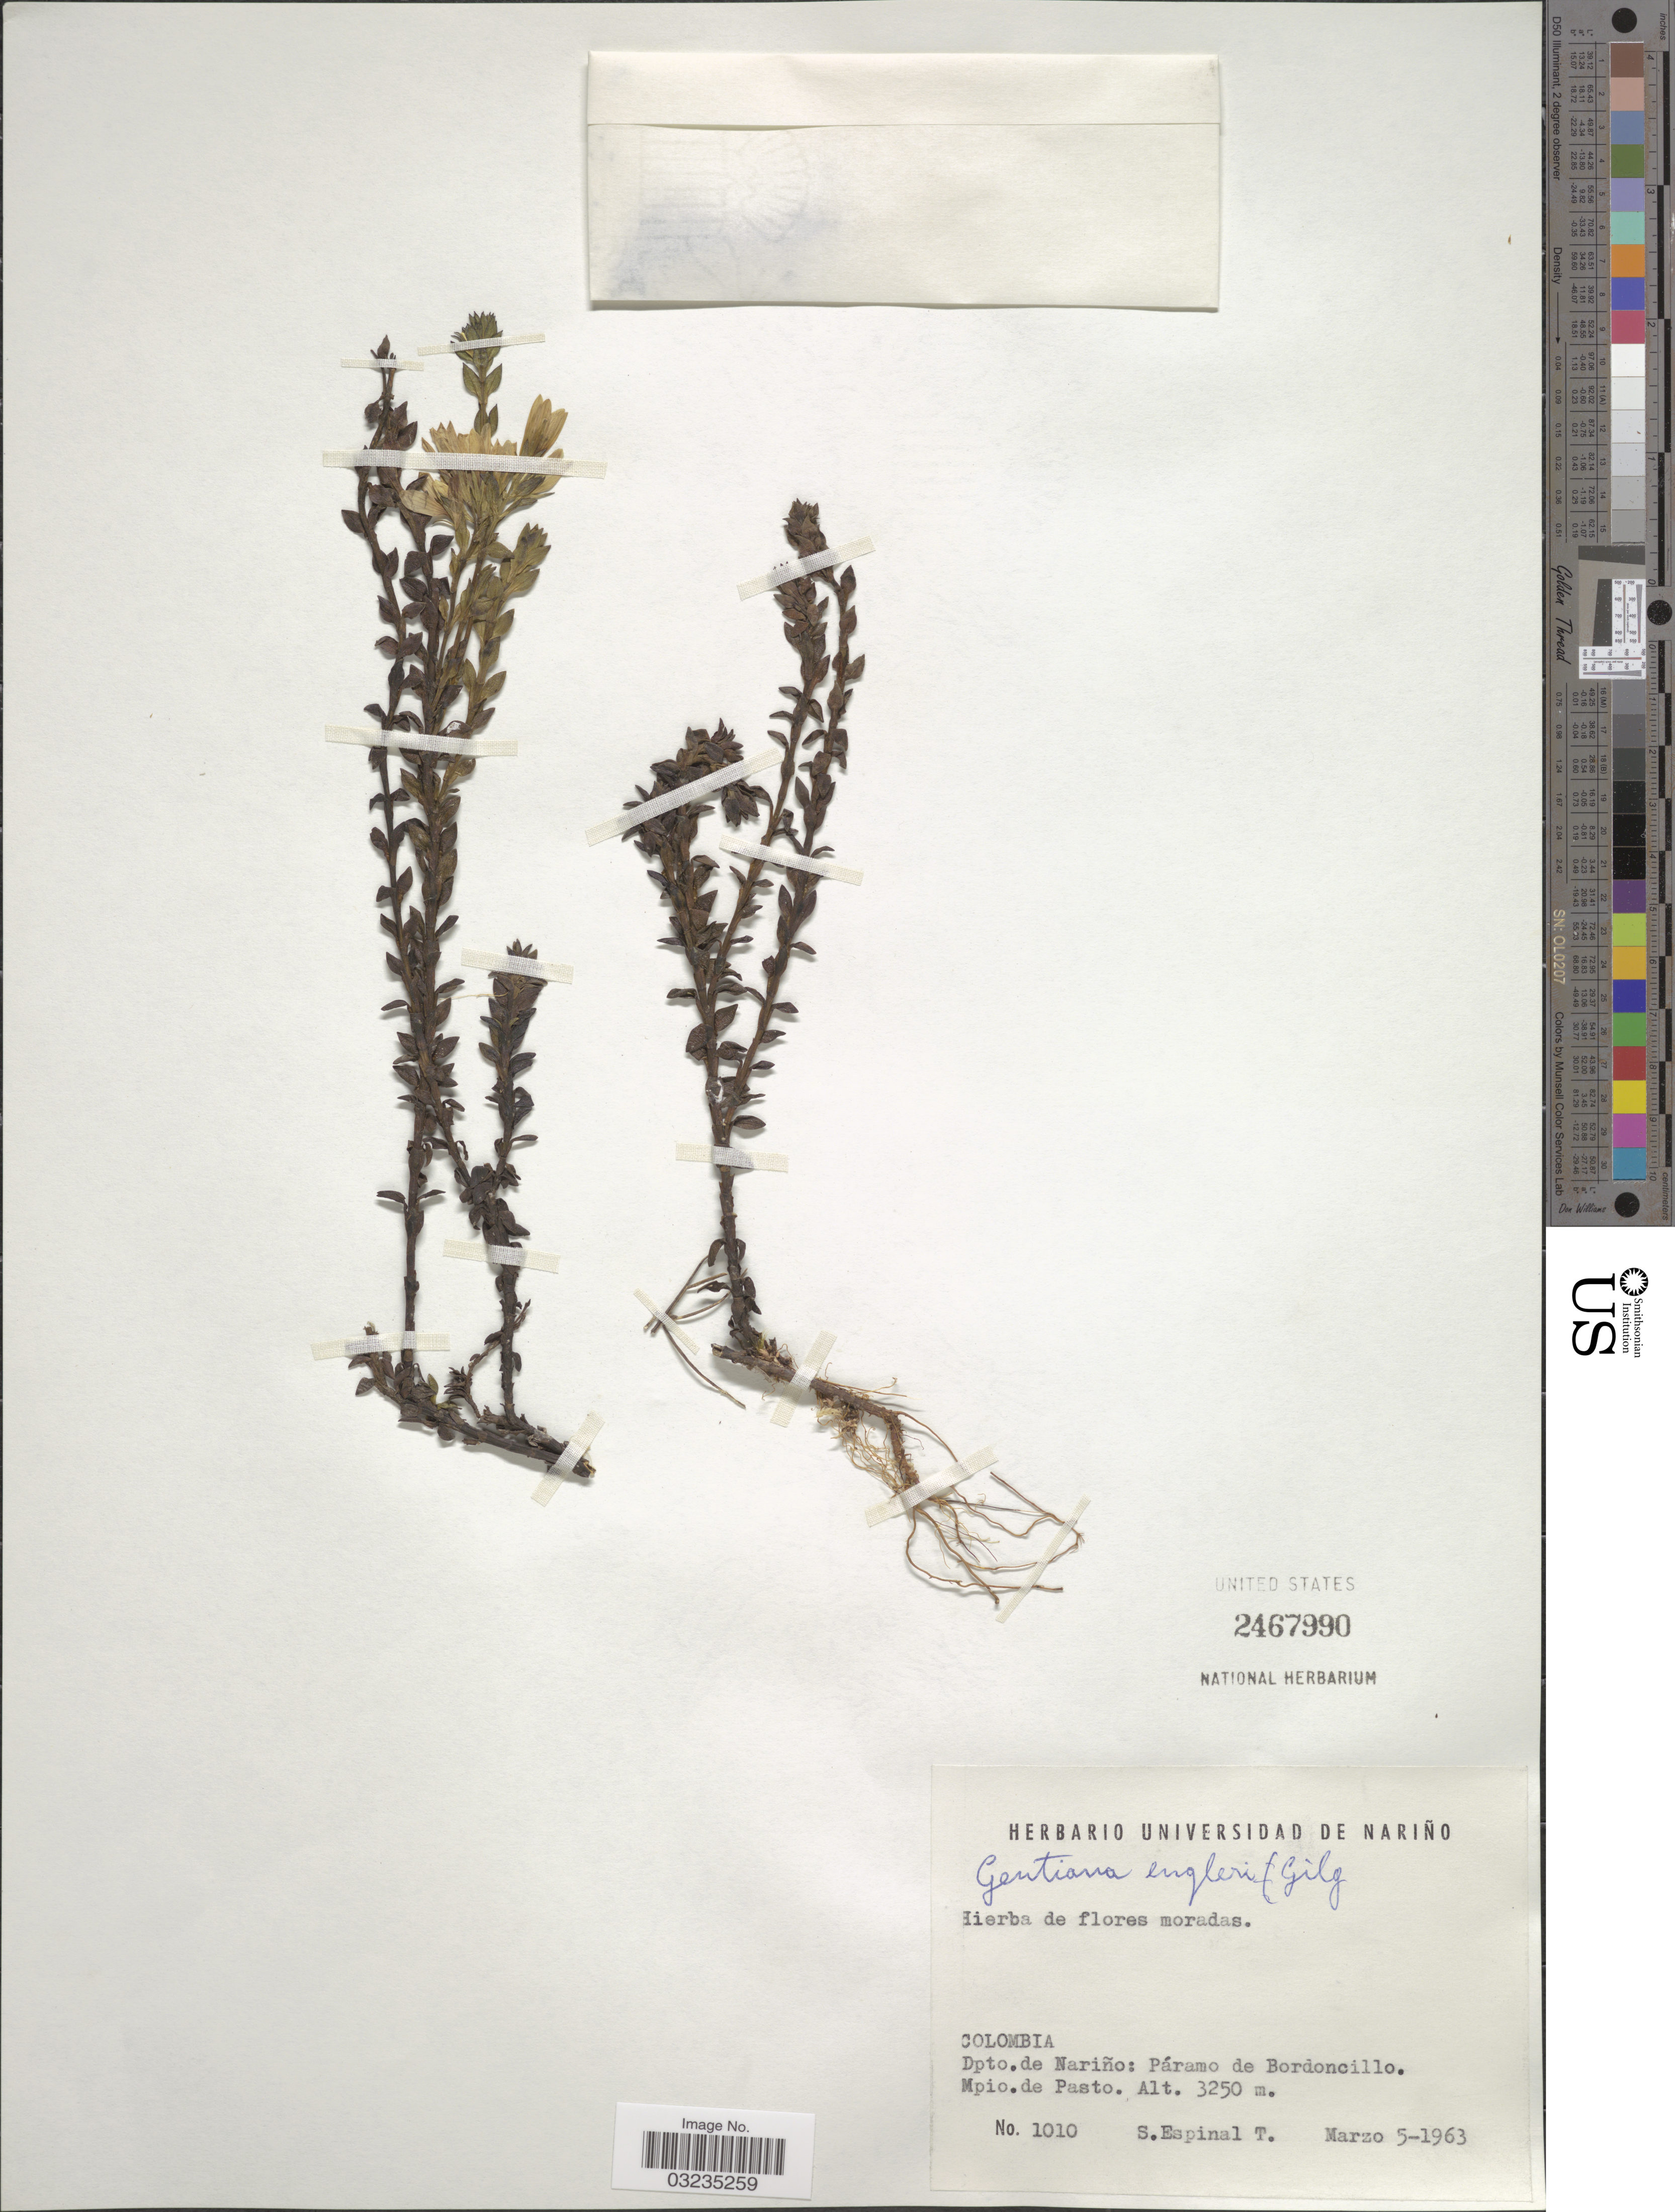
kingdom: Plantae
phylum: Tracheophyta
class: Magnoliopsida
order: Gentianales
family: Gentianaceae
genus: Gentiana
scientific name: Gentiana engleri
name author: Gilg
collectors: S. T. Espinal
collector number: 1010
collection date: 1963-03-05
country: Colombia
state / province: Nariño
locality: Dpto. de Nariño: Páramo de Bordoncillo. Mpio. de Pasto.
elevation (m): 3250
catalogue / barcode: US 2467990